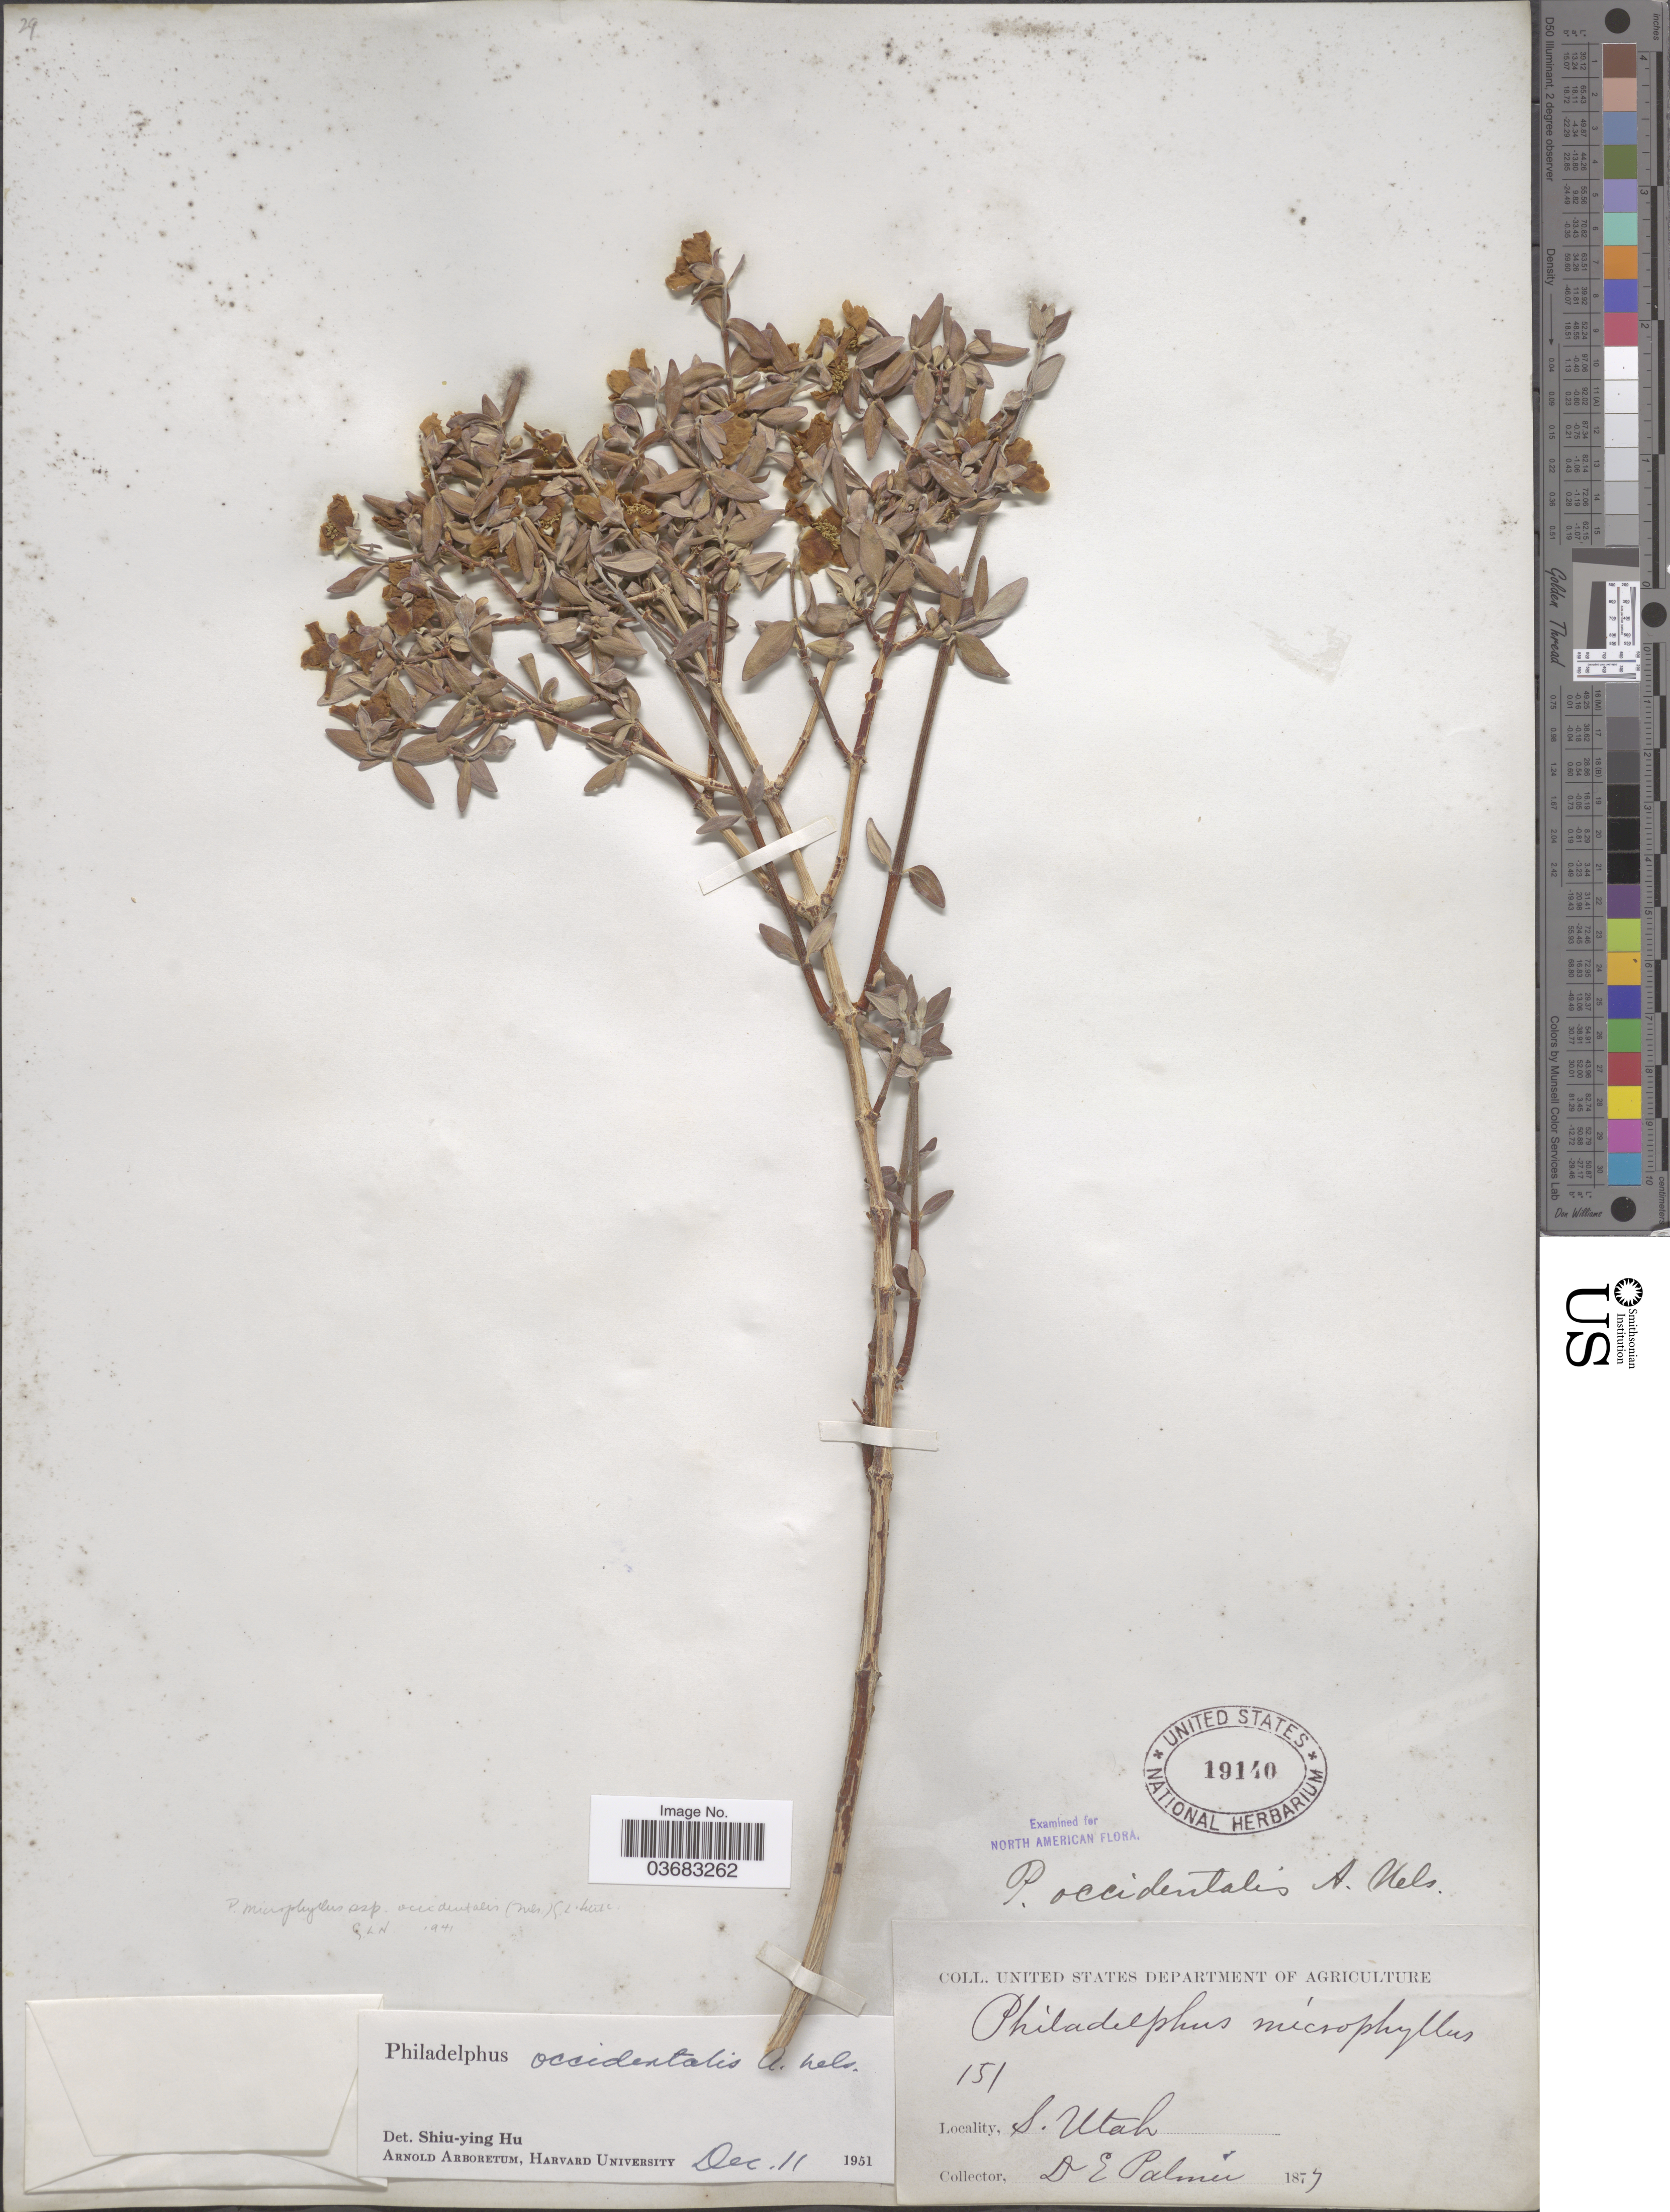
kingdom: Plantae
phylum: Tracheophyta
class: Magnoliopsida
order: Cornales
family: Hydrangeaceae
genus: Philadelphus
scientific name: Philadelphus occidentalis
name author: A. Nelson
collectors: E. Palmer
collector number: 151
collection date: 1877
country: United States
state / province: Utah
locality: S. Utah.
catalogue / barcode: US 19140